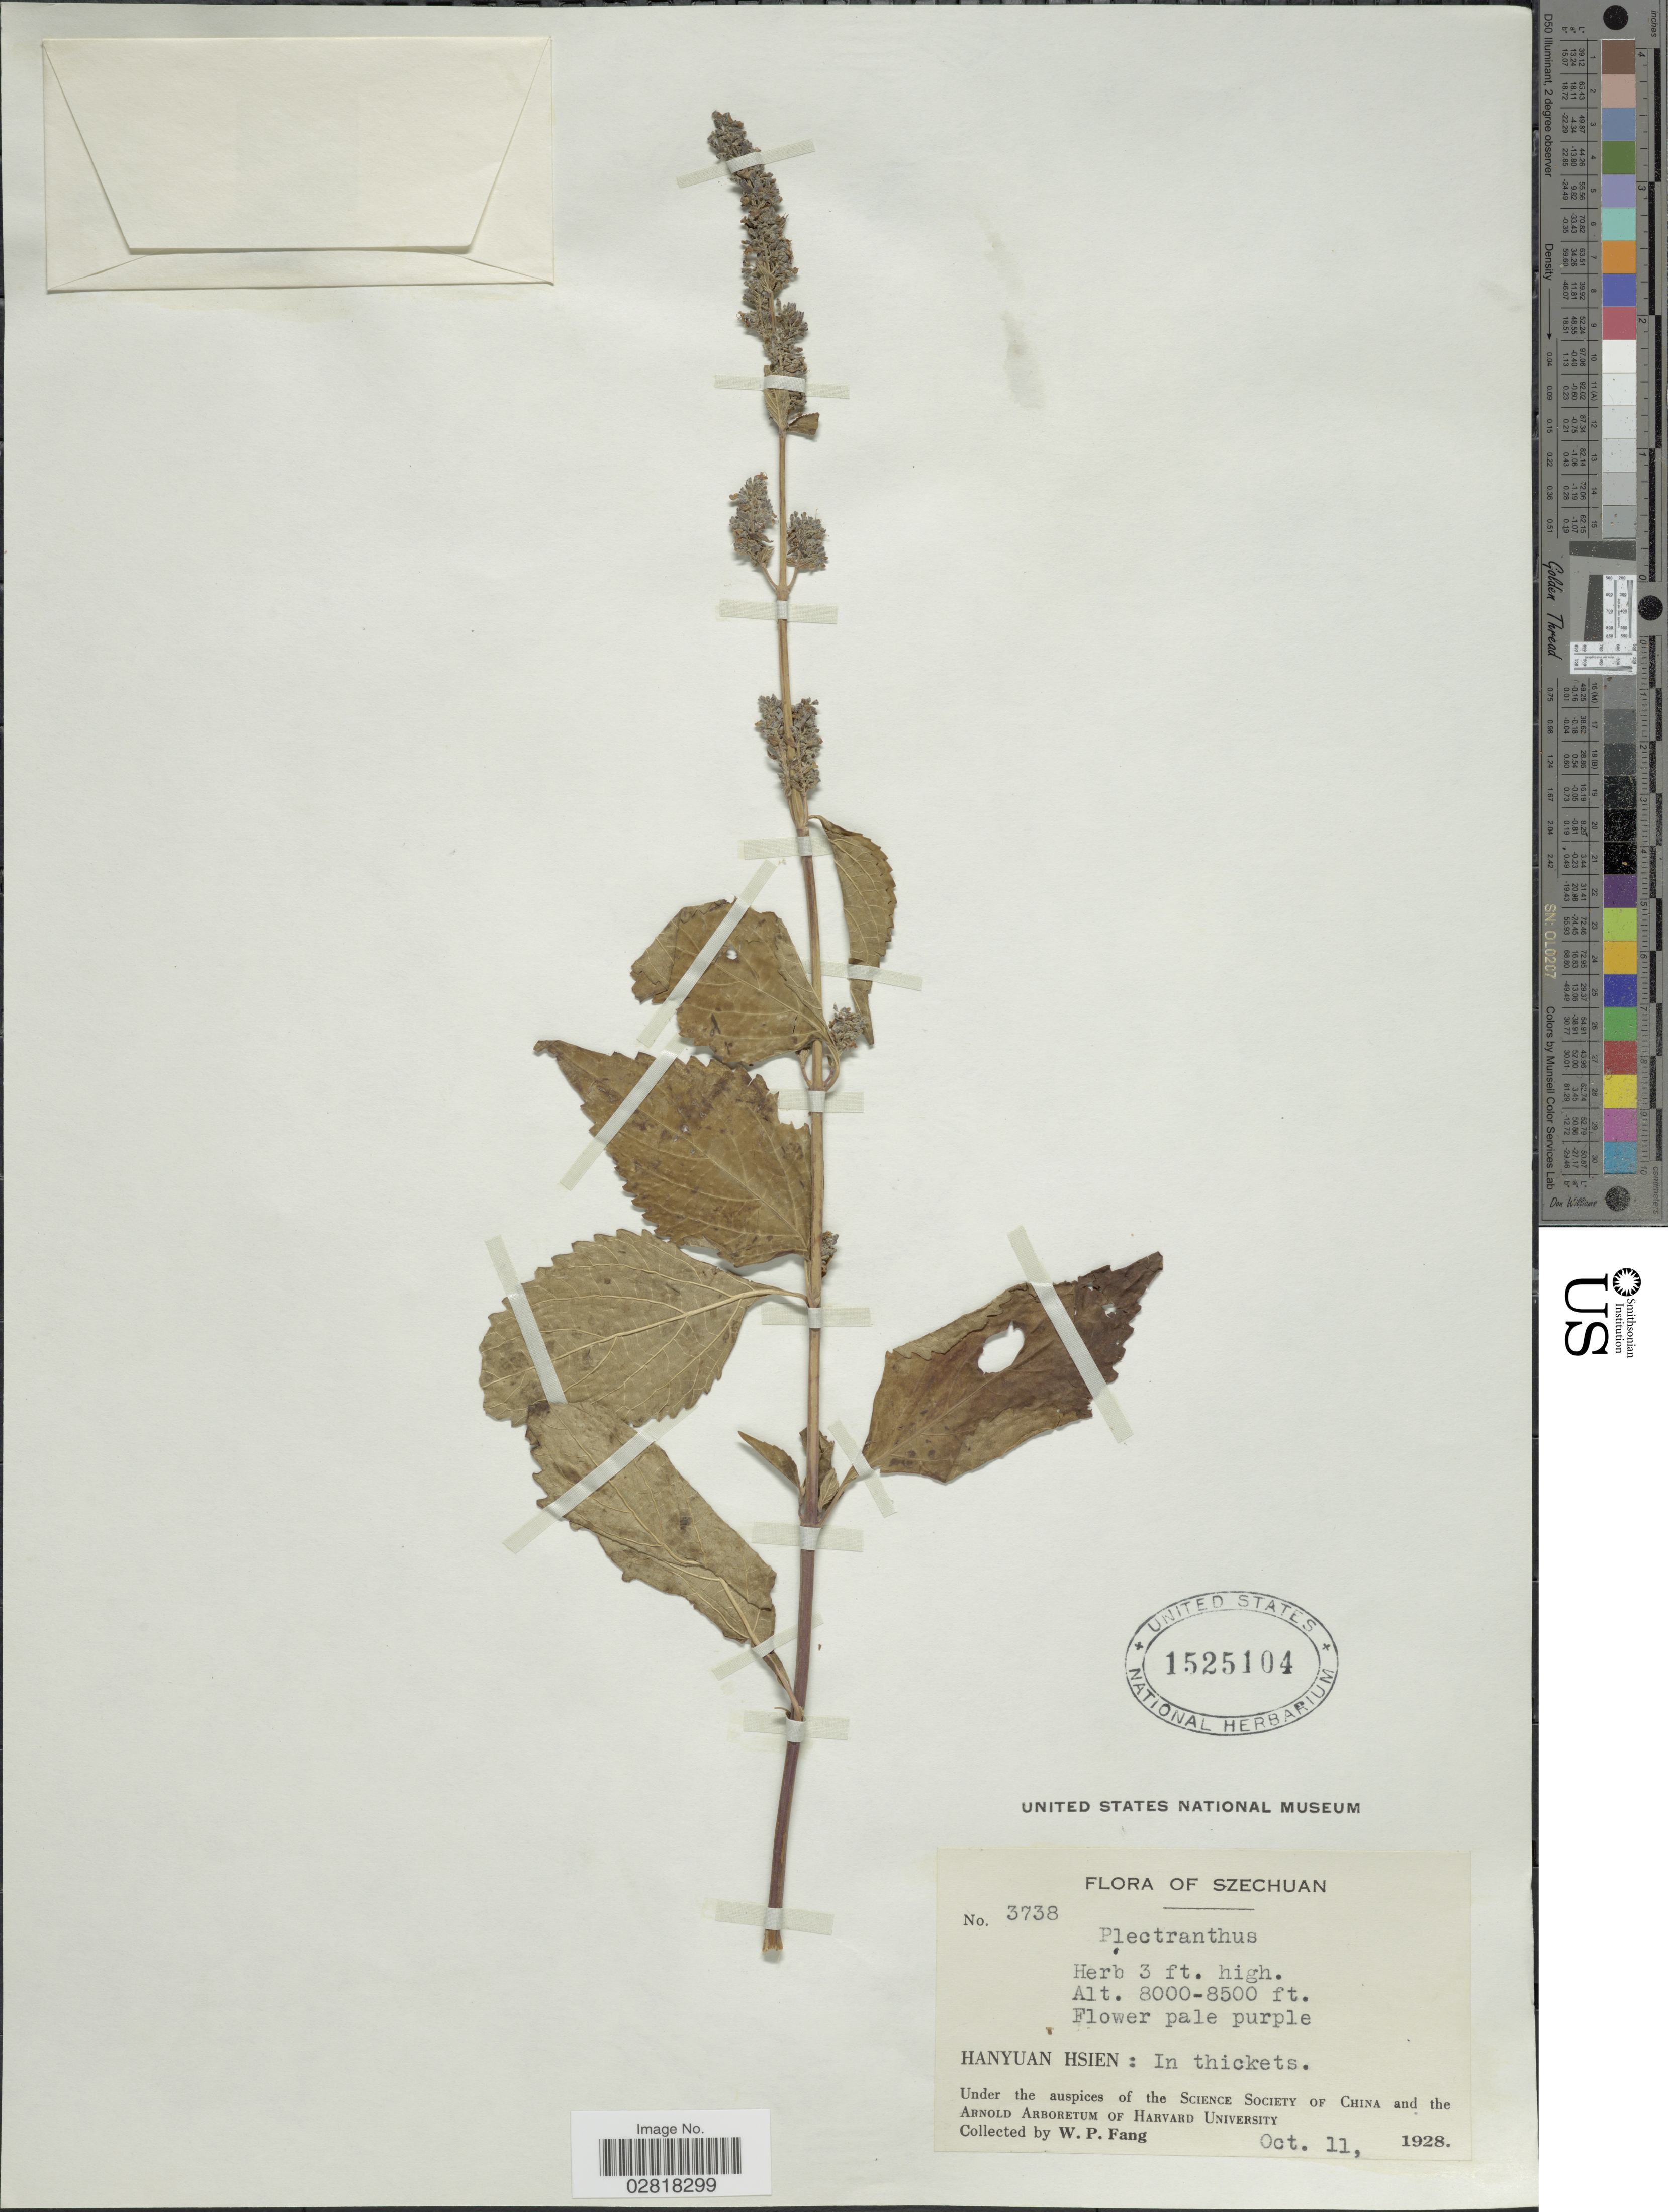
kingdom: Plantae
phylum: Tracheophyta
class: Magnoliopsida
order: Lamiales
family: Lamiaceae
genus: Plectranthus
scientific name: Plectranthus sp.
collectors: W. P. Fang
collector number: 3738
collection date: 1928-10-11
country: China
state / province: Sichuan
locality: Szechuan, Hanyuan Hsien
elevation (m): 2438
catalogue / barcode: US 1525104